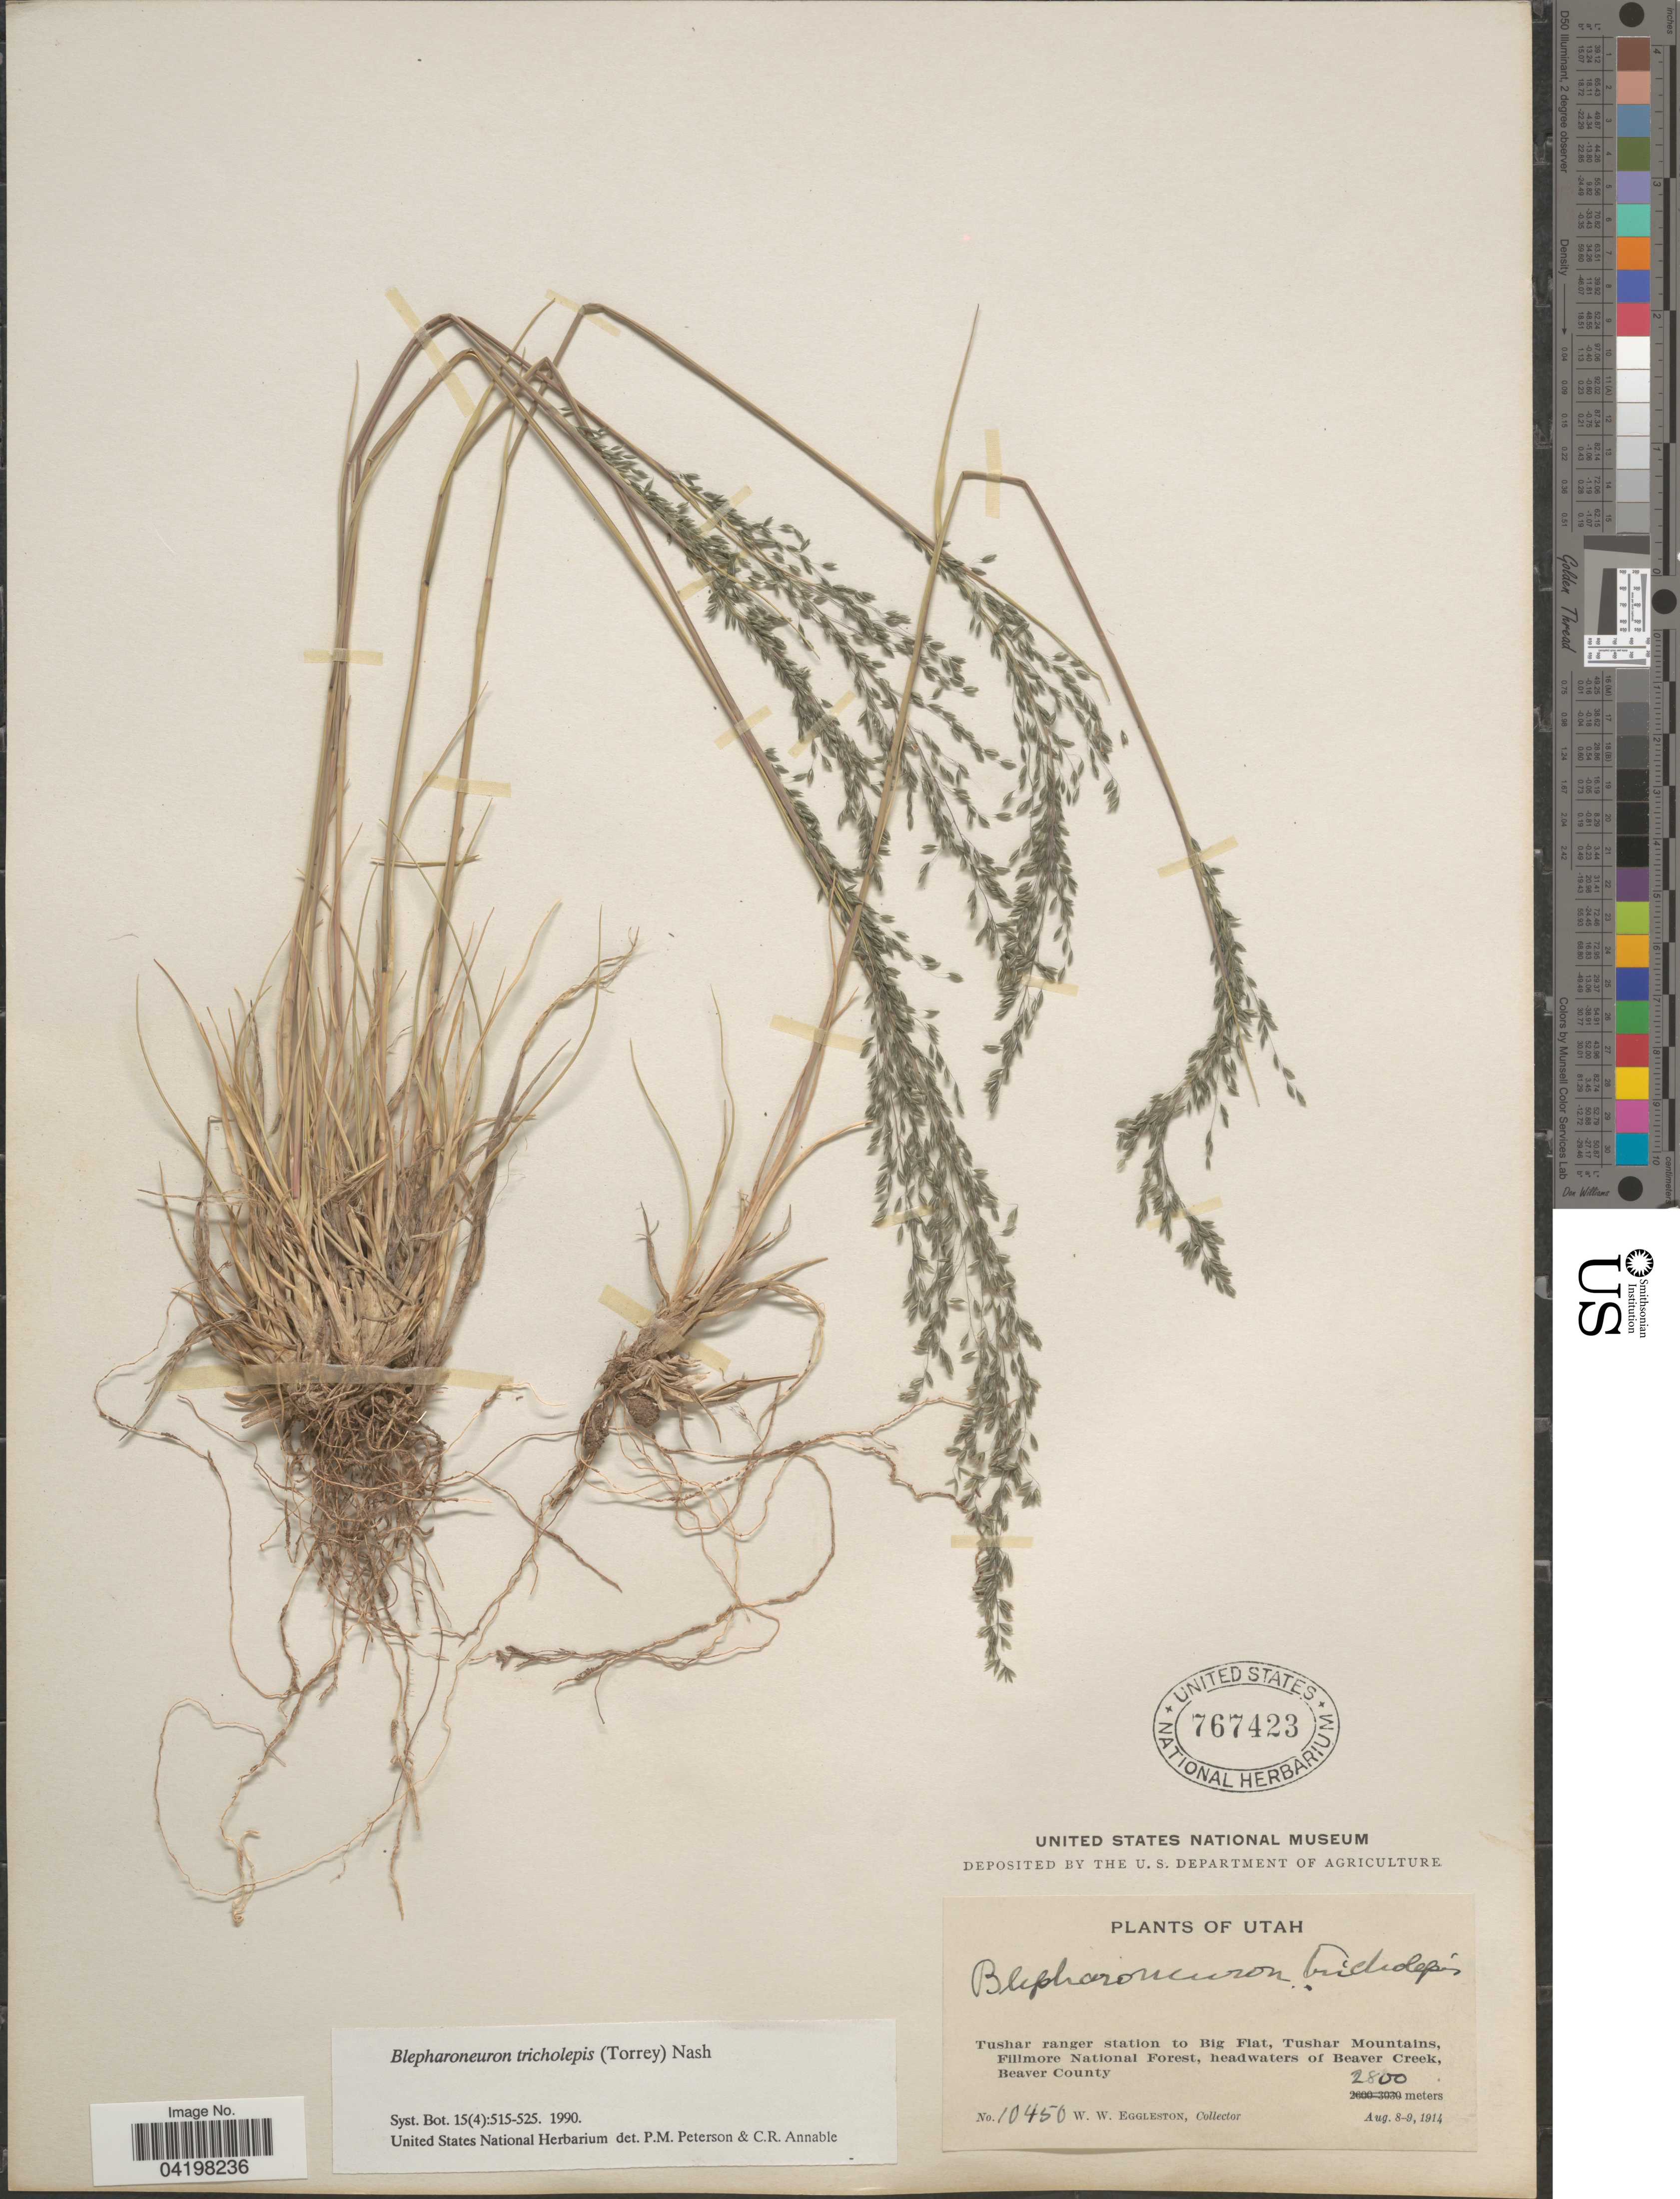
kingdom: Plantae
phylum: Tracheophyta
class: Liliopsida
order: Poales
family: Poaceae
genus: Muhlenbergia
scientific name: Muhlenbergia tricholepis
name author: (Torr.) Columbus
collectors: W. W. Eggleston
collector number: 10450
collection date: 1914-08-08/1914-08-09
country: United States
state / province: Utah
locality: Tushar ranger station to Big Flat, Tushar Mountains, Fillmore National Forest, headwaters of Beaver Creek, Beaver County.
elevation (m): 2800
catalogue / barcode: US 767423